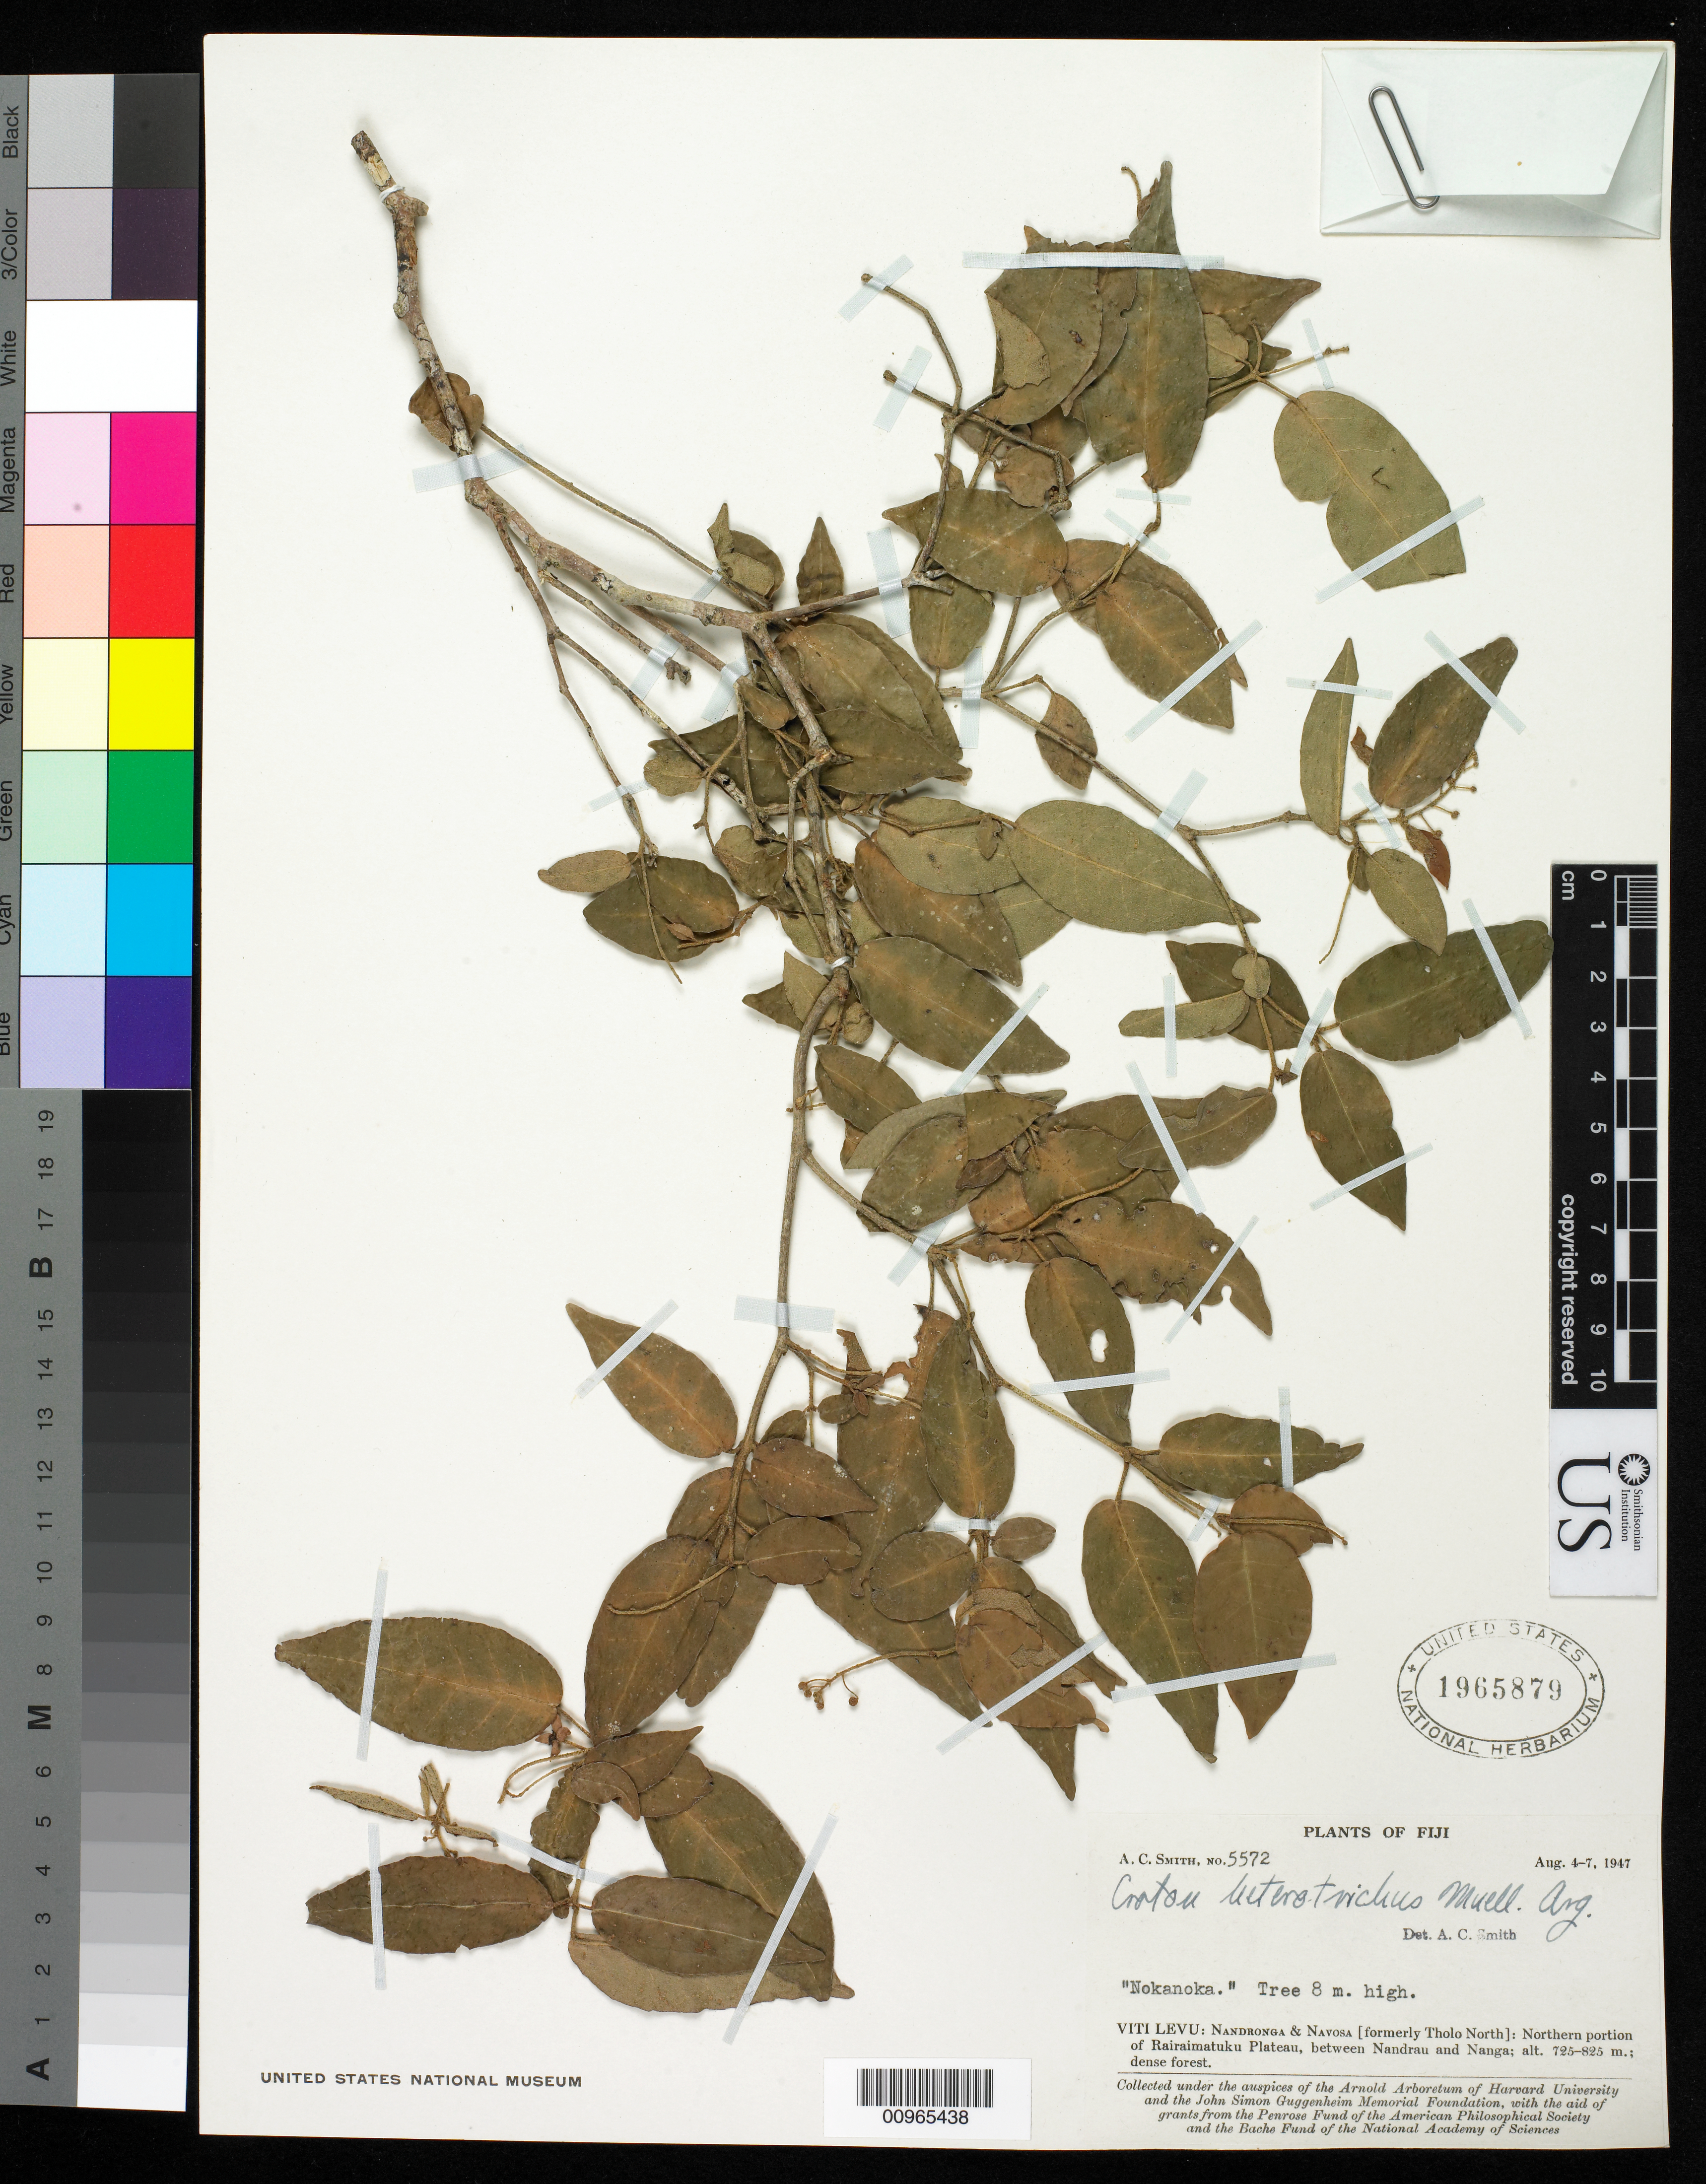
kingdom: Plantae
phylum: Tracheophyta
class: Magnoliopsida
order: Malpighiales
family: Euphorbiaceae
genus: Croton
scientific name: Croton heterotrichus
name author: Müll. Arg.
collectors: A. C. Smith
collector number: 5572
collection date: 1947-08-04/1947-08-07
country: Fiji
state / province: Western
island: Viti Levu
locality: Nandronga and Navosa (formerly Tholo North): Northern portion of Rairaimatuku Plateau, between Nandrau and Nanga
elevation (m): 725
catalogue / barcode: US 1965879